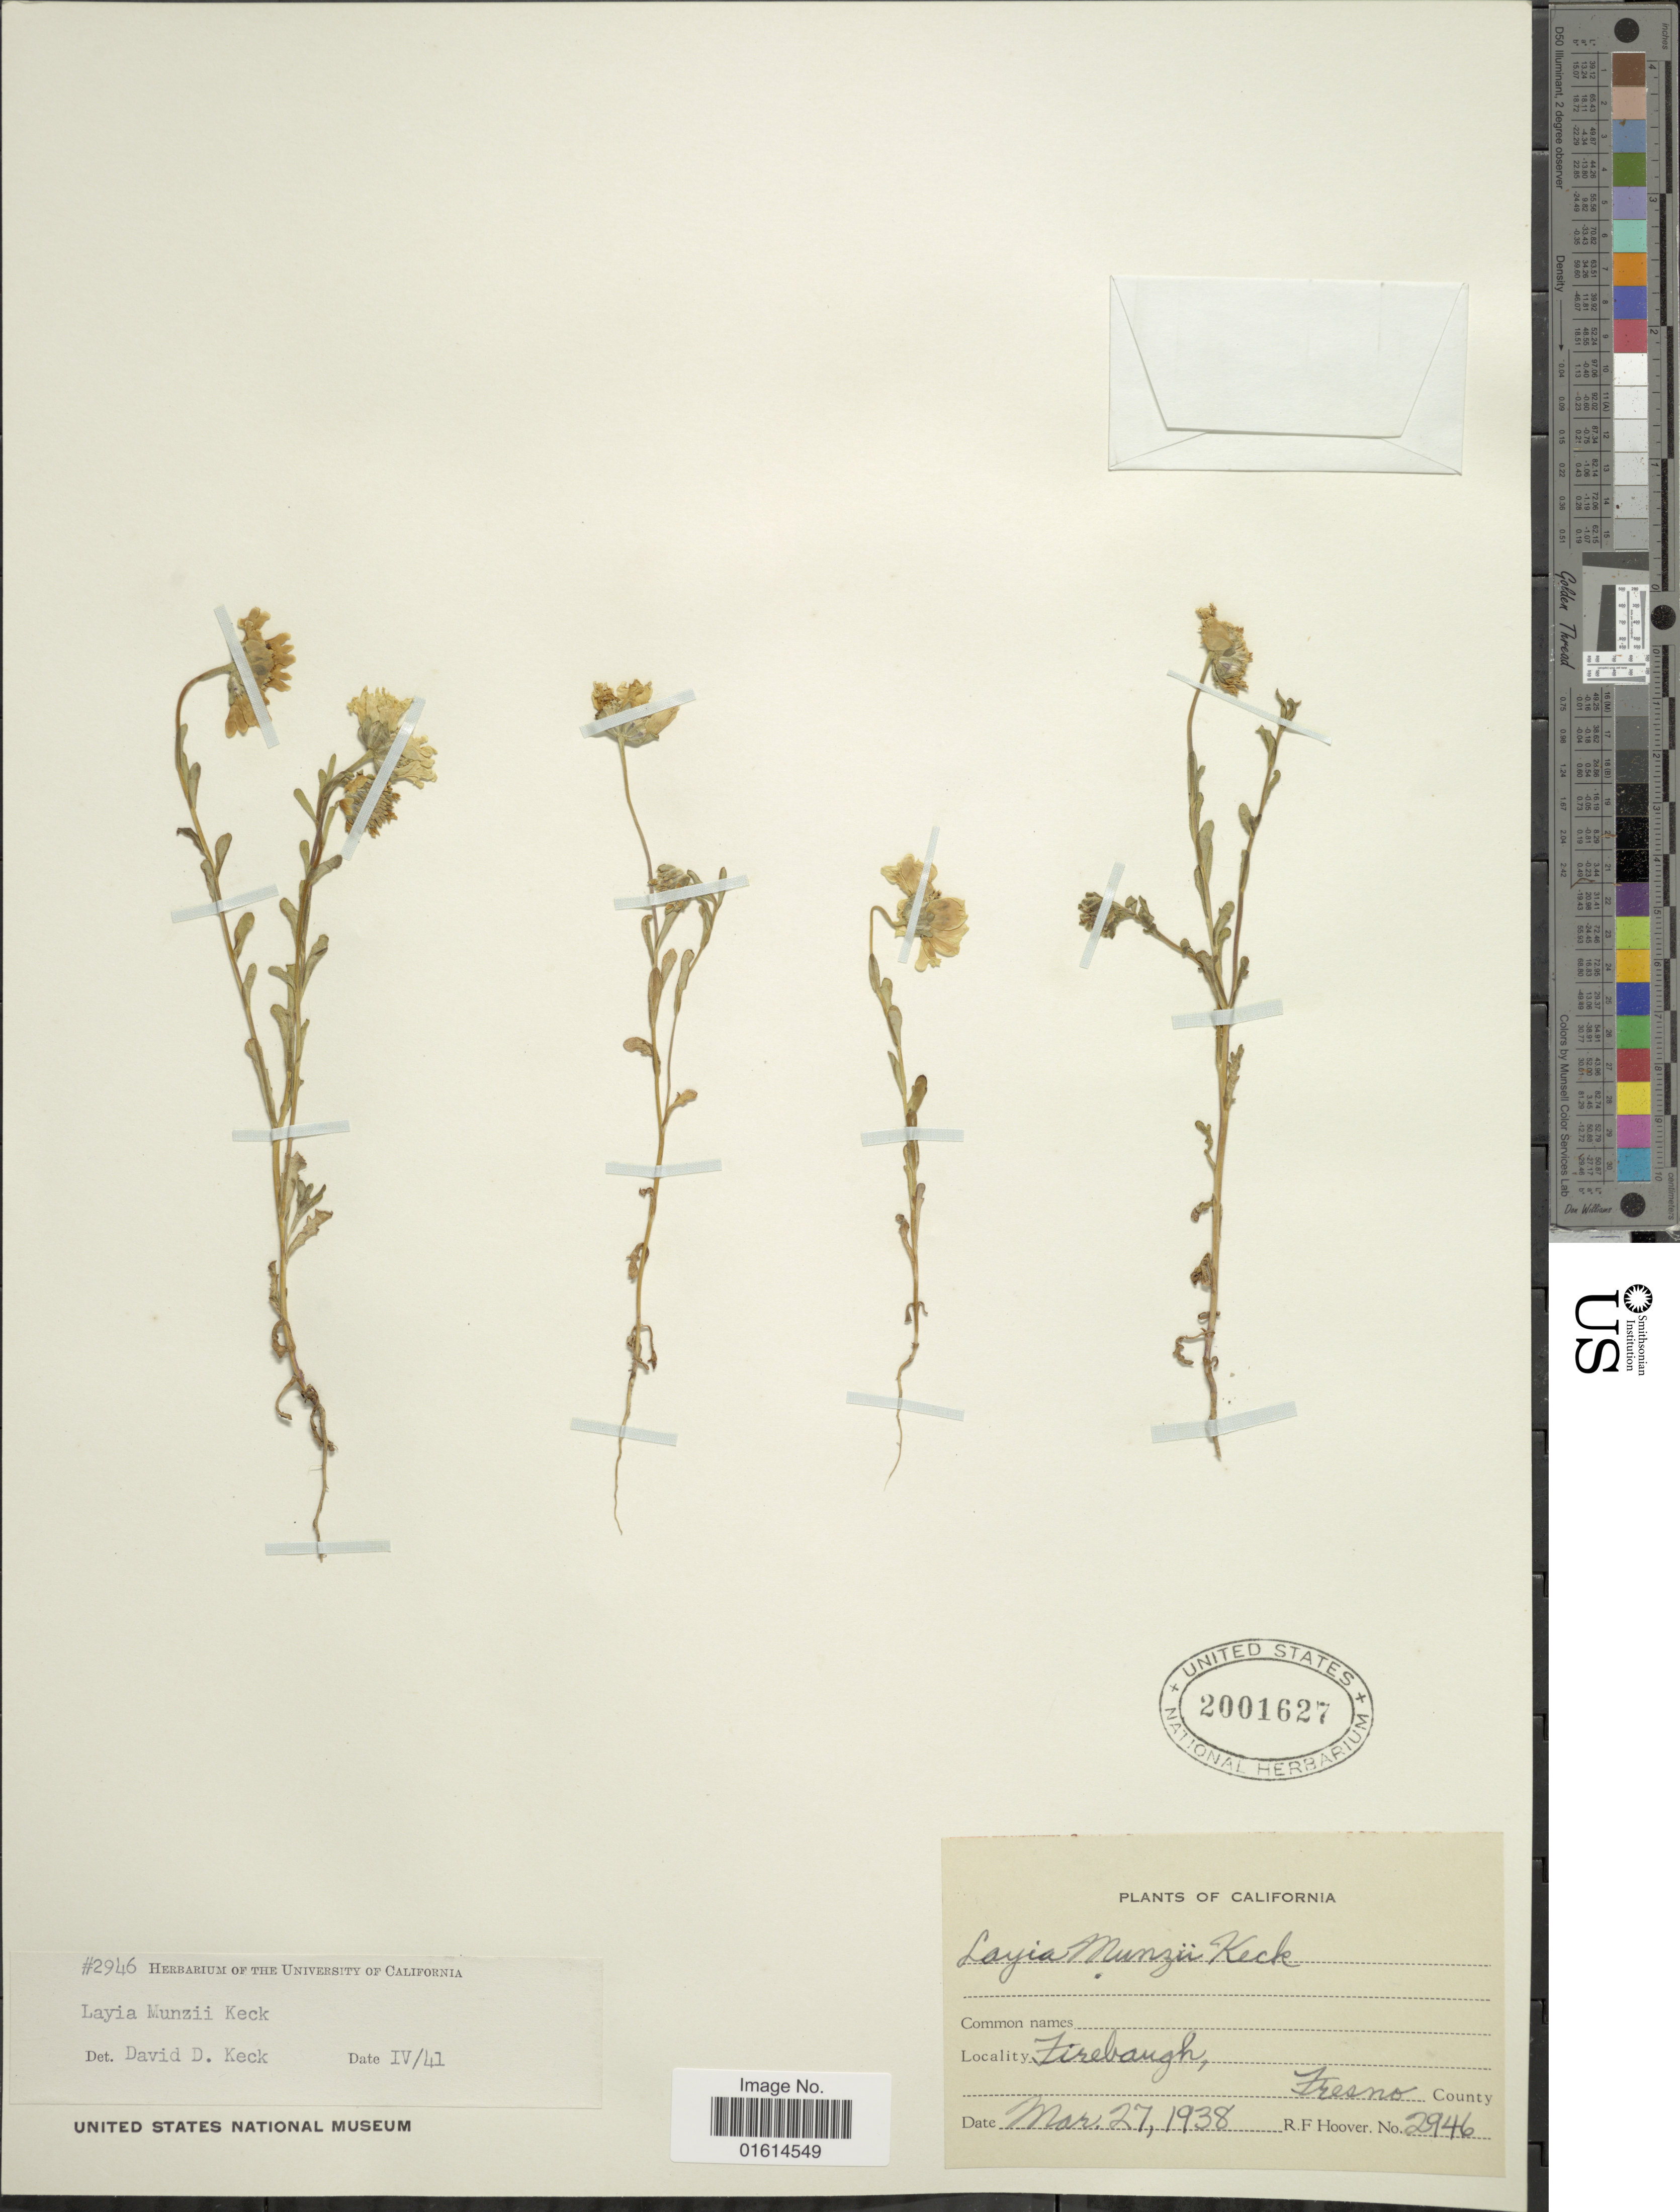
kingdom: Plantae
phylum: Tracheophyta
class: Magnoliopsida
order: Asterales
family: Asteraceae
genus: Layia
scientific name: Layia munzii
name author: D.D. Keck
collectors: R. F. Hoover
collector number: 2946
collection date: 1938-03-27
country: United States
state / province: California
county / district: Fresno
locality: Firebaugh, Fresno County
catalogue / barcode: US 2001627